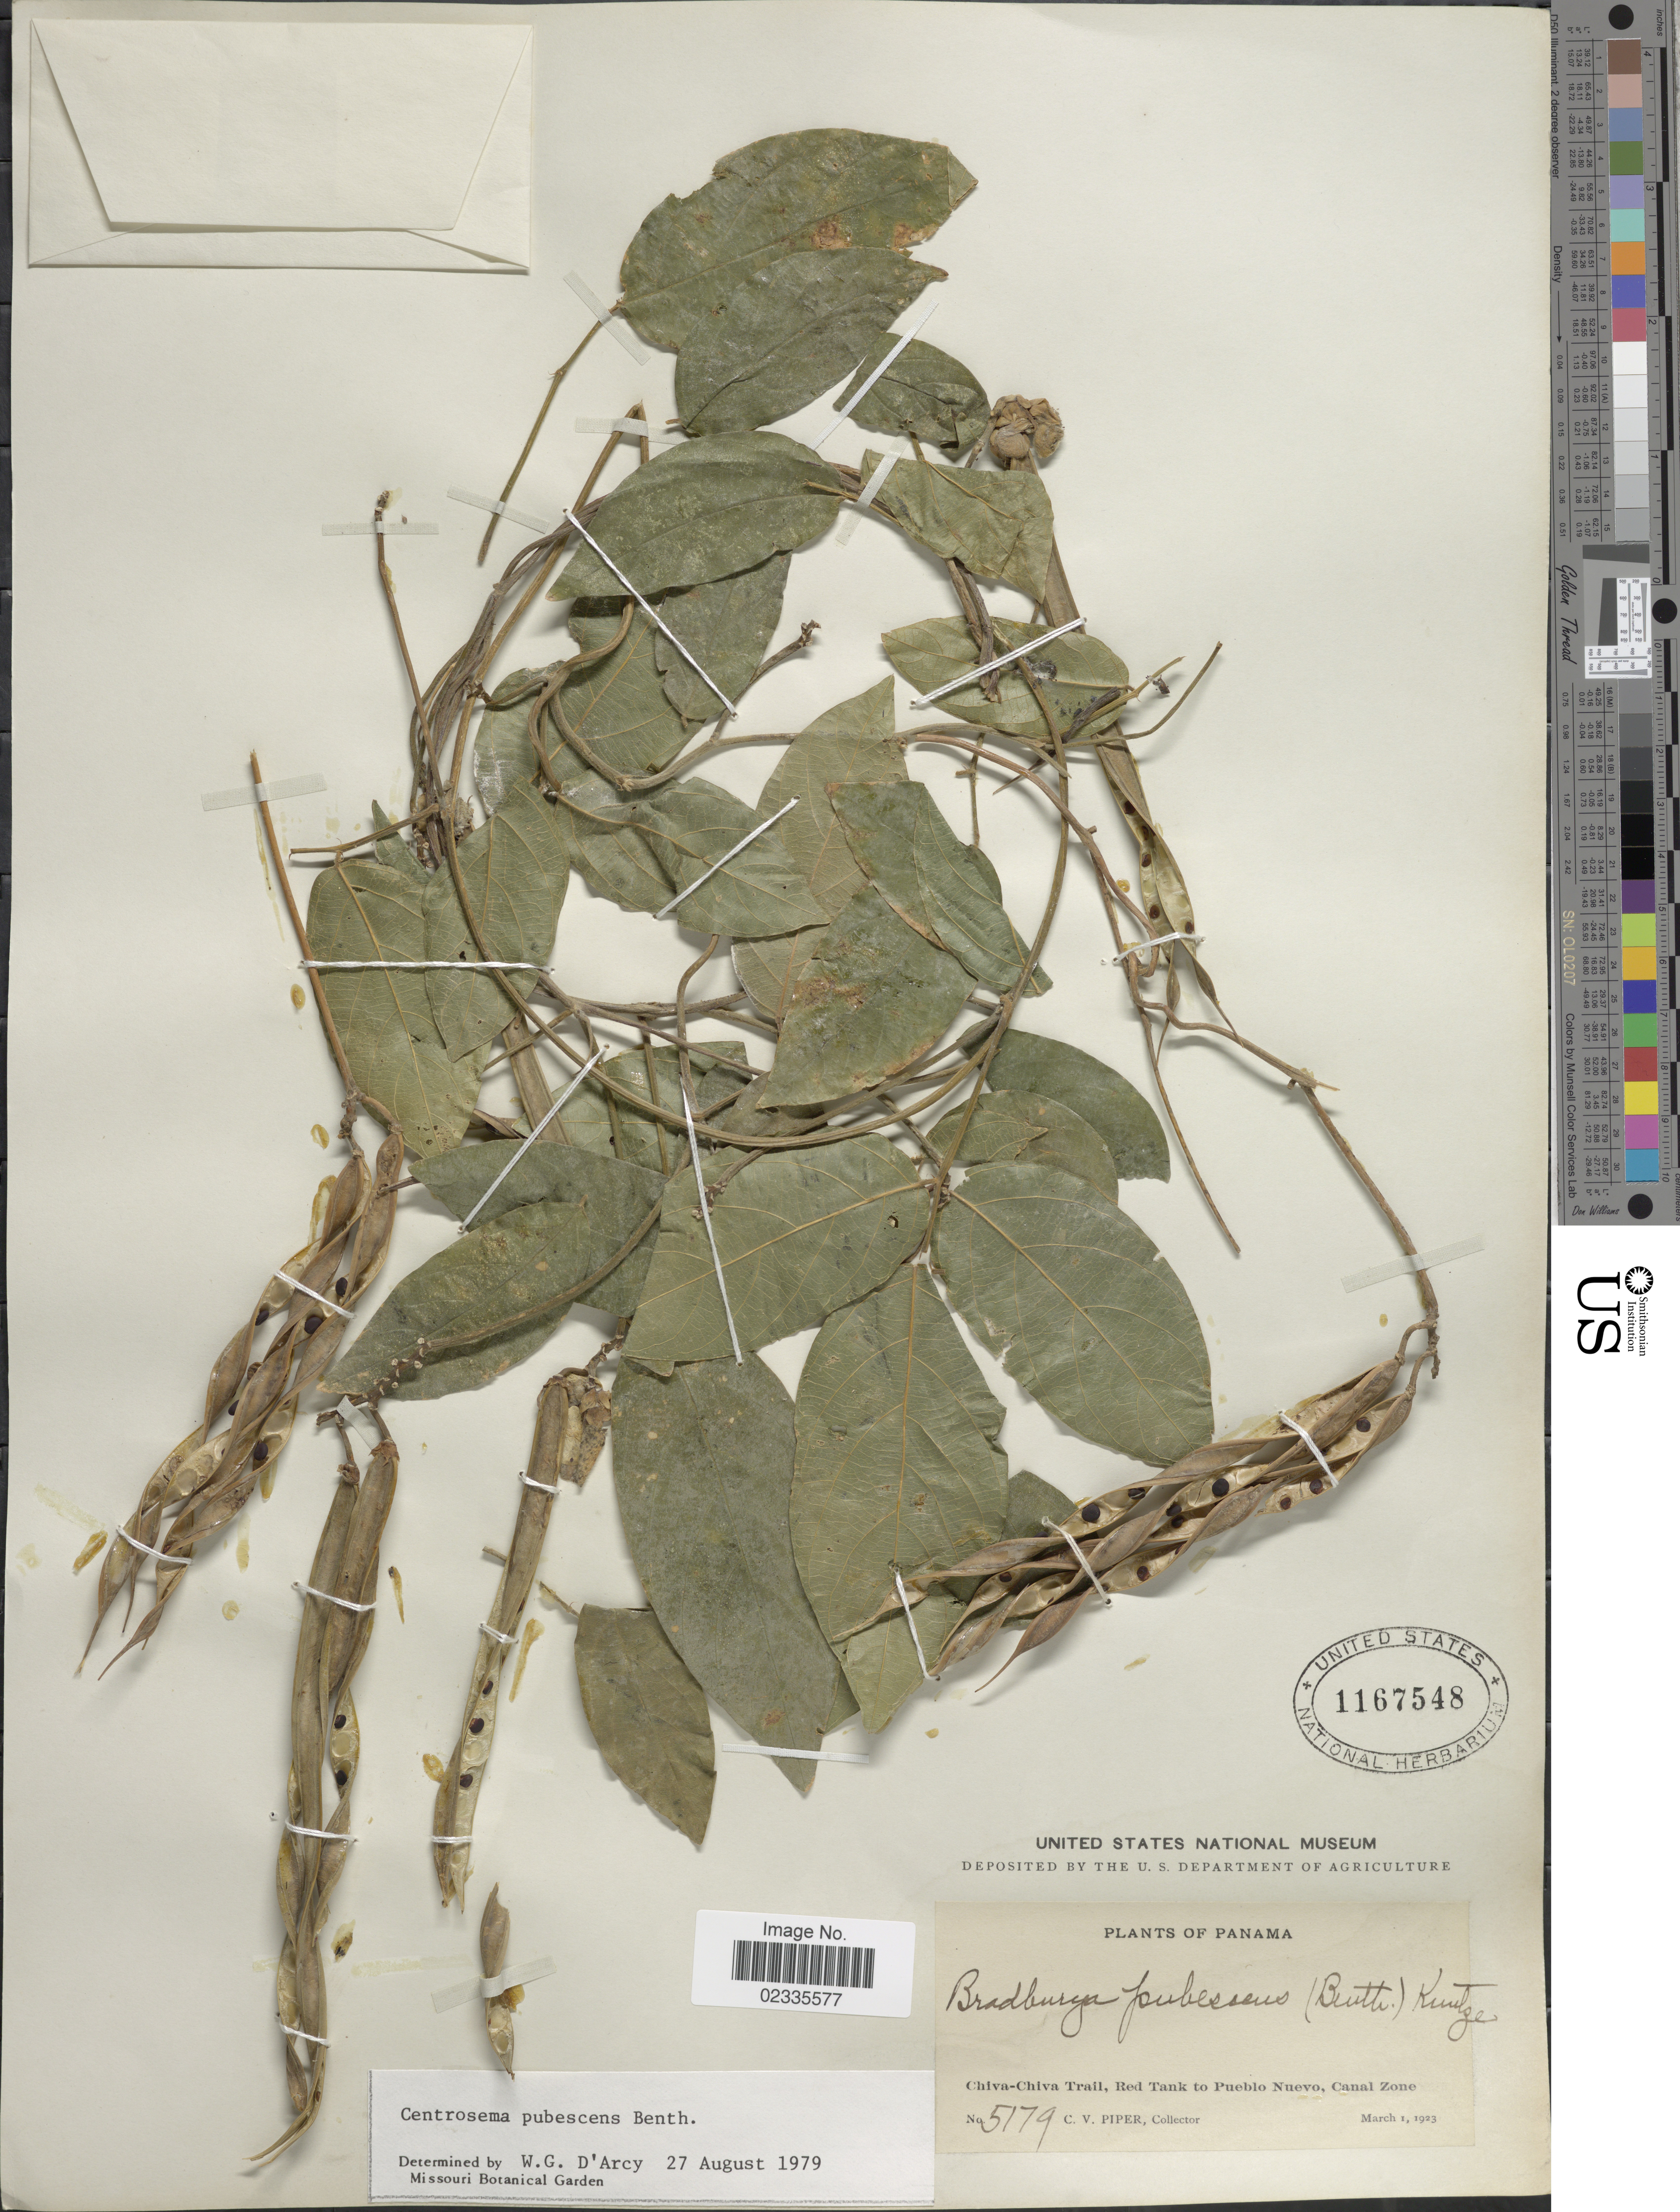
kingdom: Plantae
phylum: Tracheophyta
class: Magnoliopsida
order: Fabales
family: Fabaceae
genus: Centrosema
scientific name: Centrosema pubescens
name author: Benth.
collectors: C. V. Piper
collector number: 5179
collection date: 1923-03-01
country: Panama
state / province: Panamá / Panamá Oeste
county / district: Canal Zone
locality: Chiva-Chiva Trail, Red Tank to Pueblo Nuevo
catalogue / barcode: US 1167548